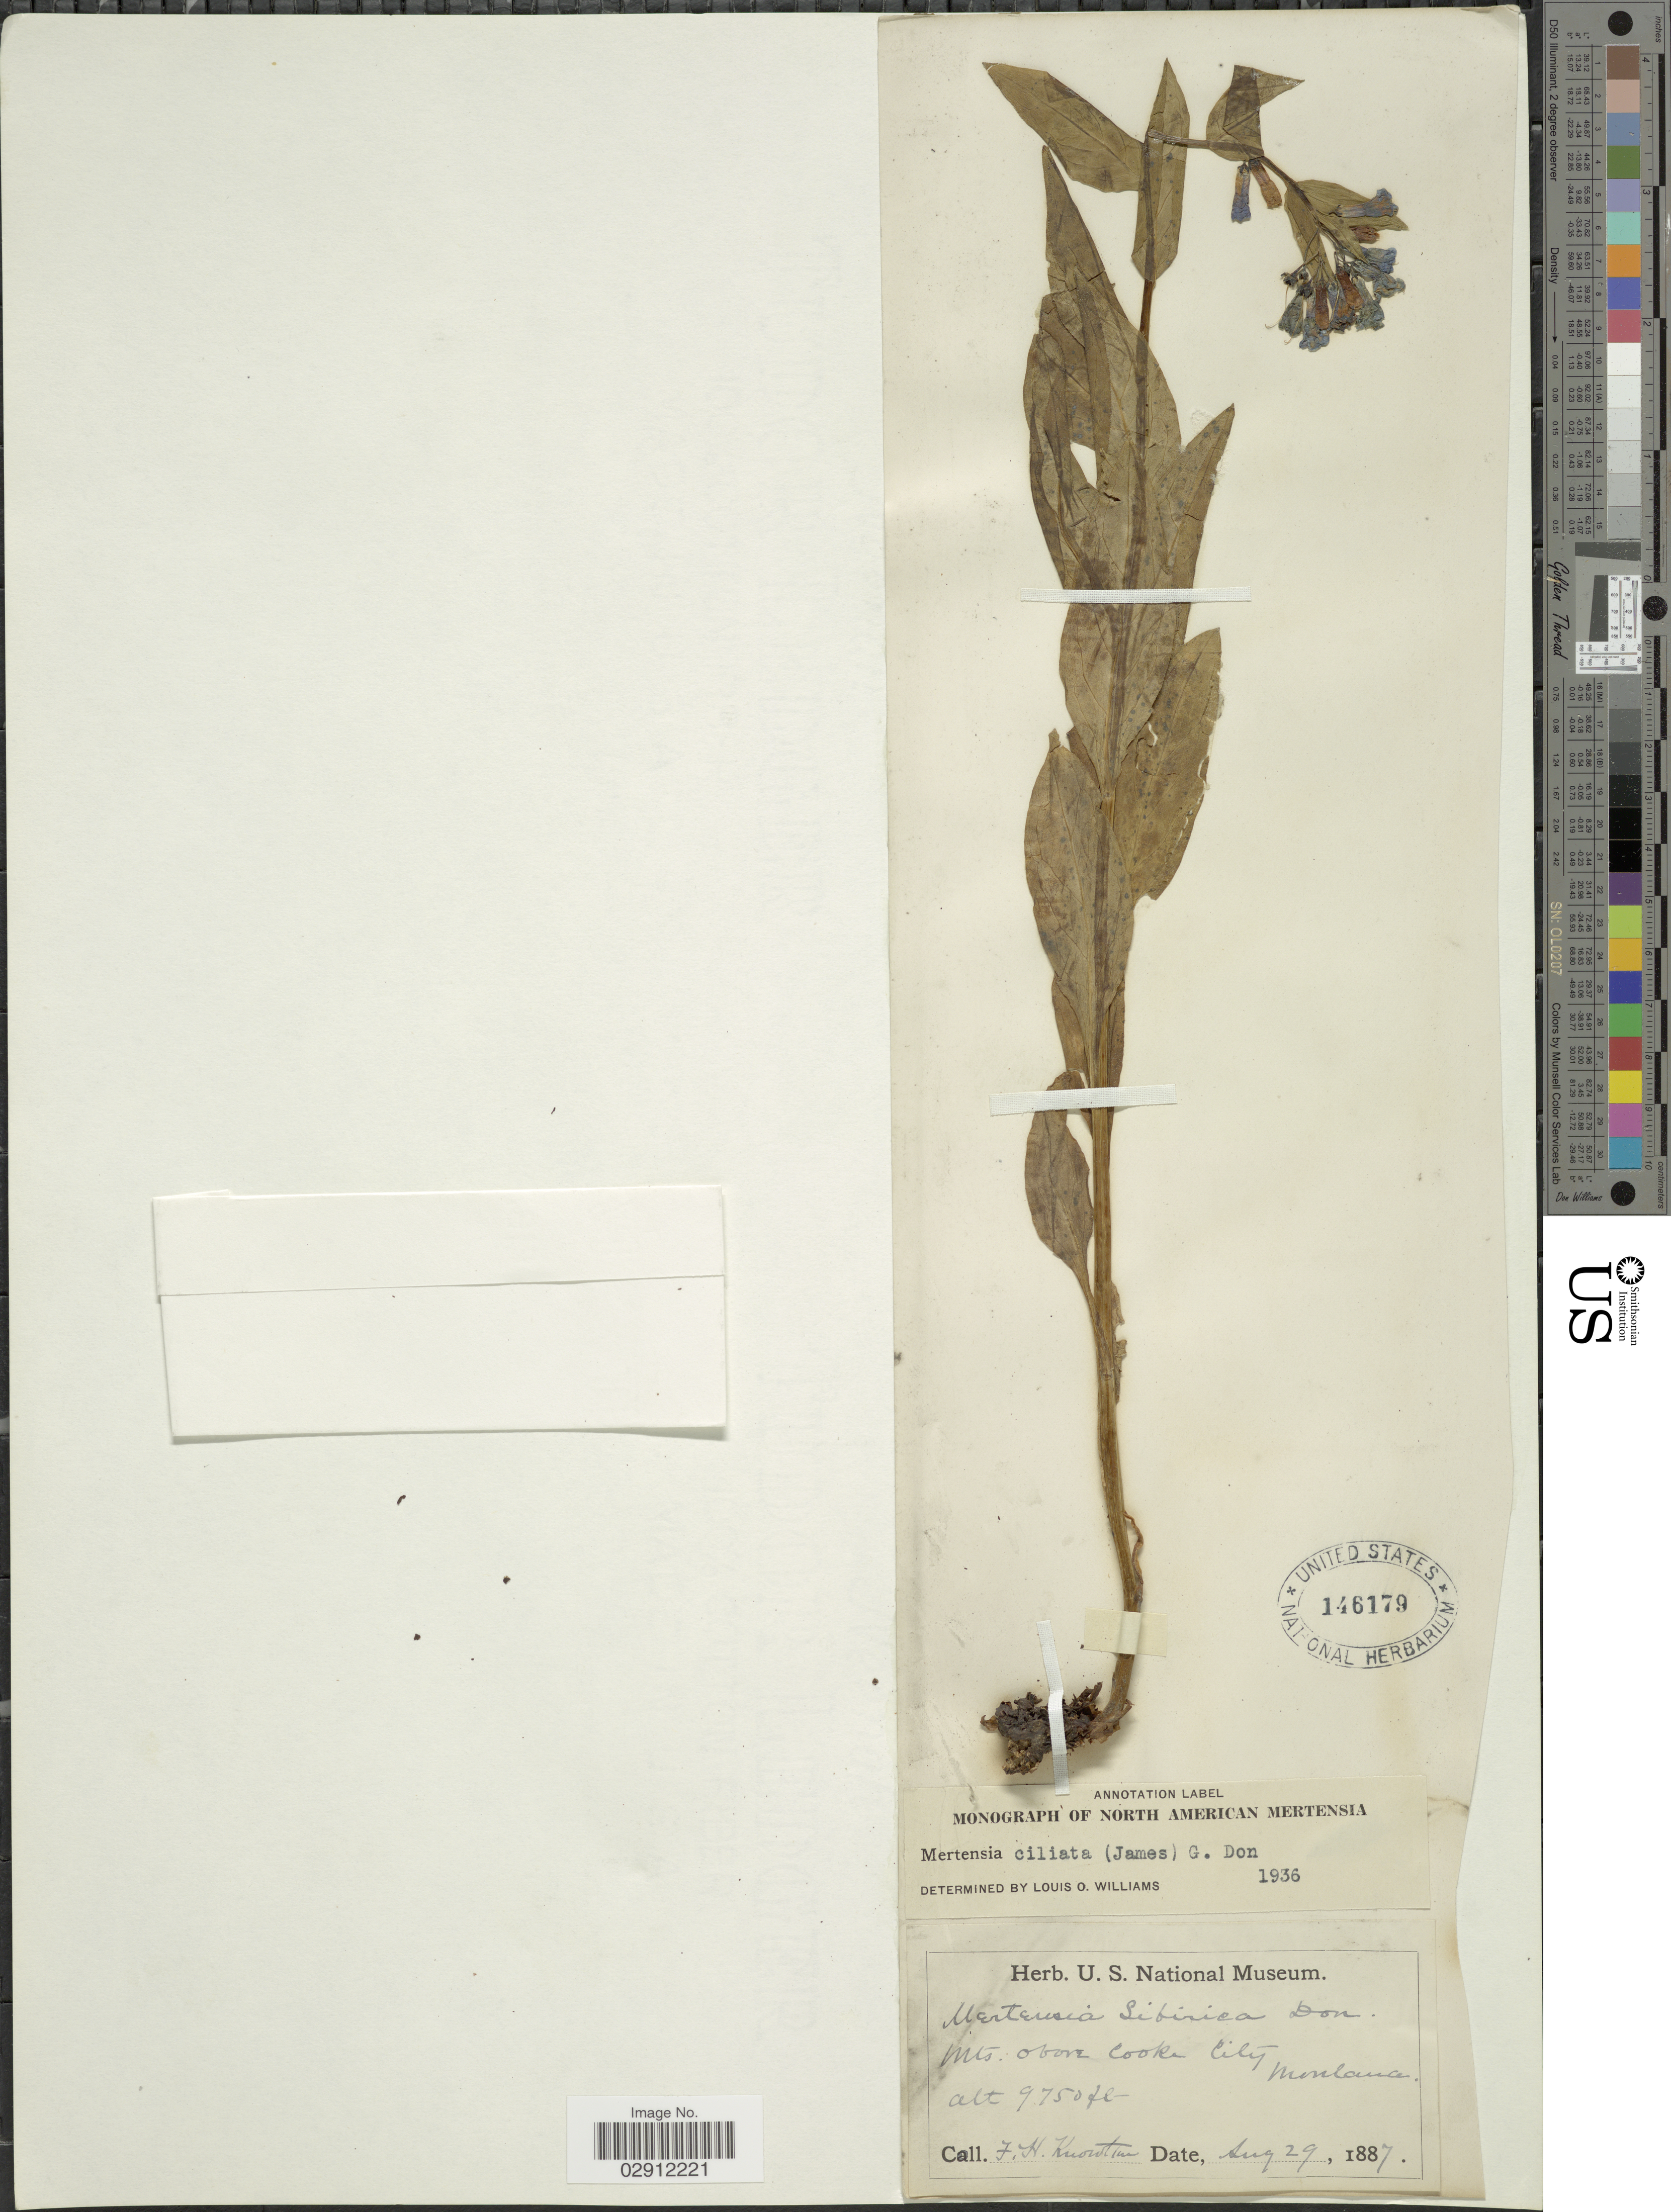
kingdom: Plantae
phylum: Tracheophyta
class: Magnoliopsida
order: Boraginales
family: Boraginaceae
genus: Mertensia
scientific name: Mertensia ciliata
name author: (James) G. Don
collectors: F. H. Knowlton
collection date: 1887-08-29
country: United States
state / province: Montana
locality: Mts. above Cooke City.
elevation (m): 2972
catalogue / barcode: US 146179